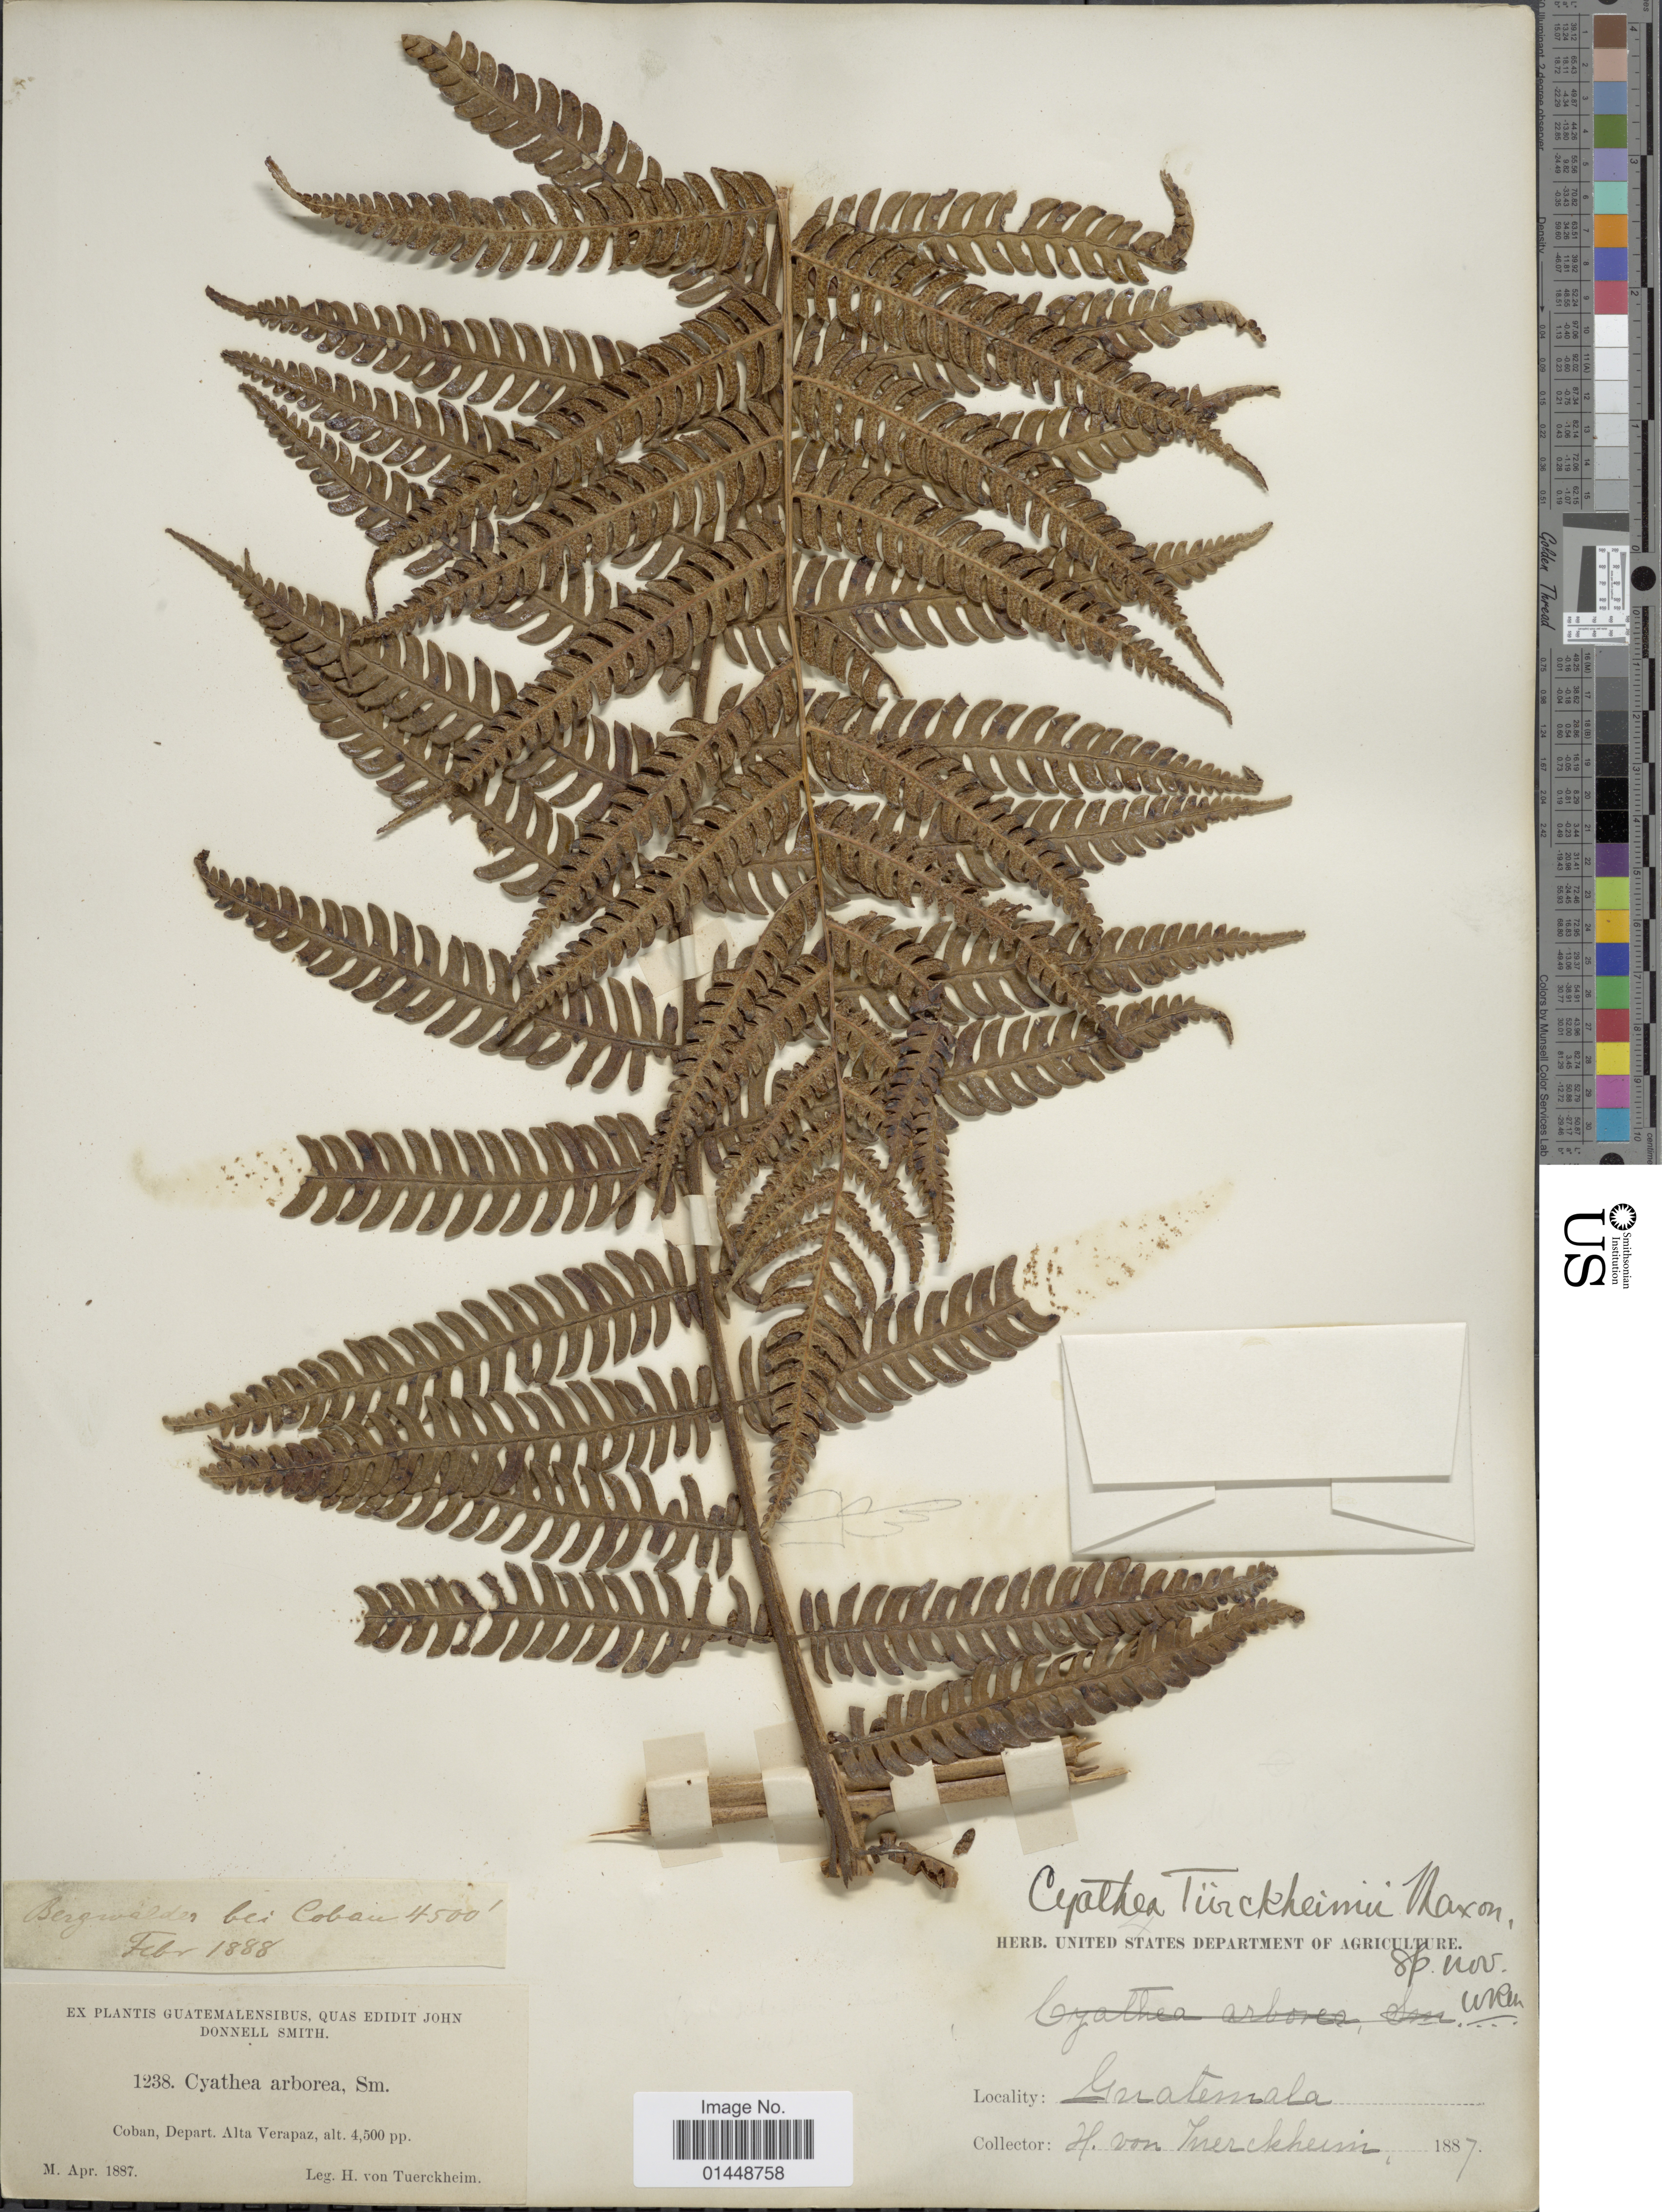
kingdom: Plantae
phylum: Tracheophyta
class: Polypodiopsida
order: Cyatheales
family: Cyatheaceae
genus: Cyathea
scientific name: Cyathea divergens var. tuerckheimii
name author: (Maxon) R.M. Tryon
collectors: H. von Tuerckheim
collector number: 1238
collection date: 1887-04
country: Guatemala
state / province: Alta Verapaz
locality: Coban, Depart. Alta Verapaz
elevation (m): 1372